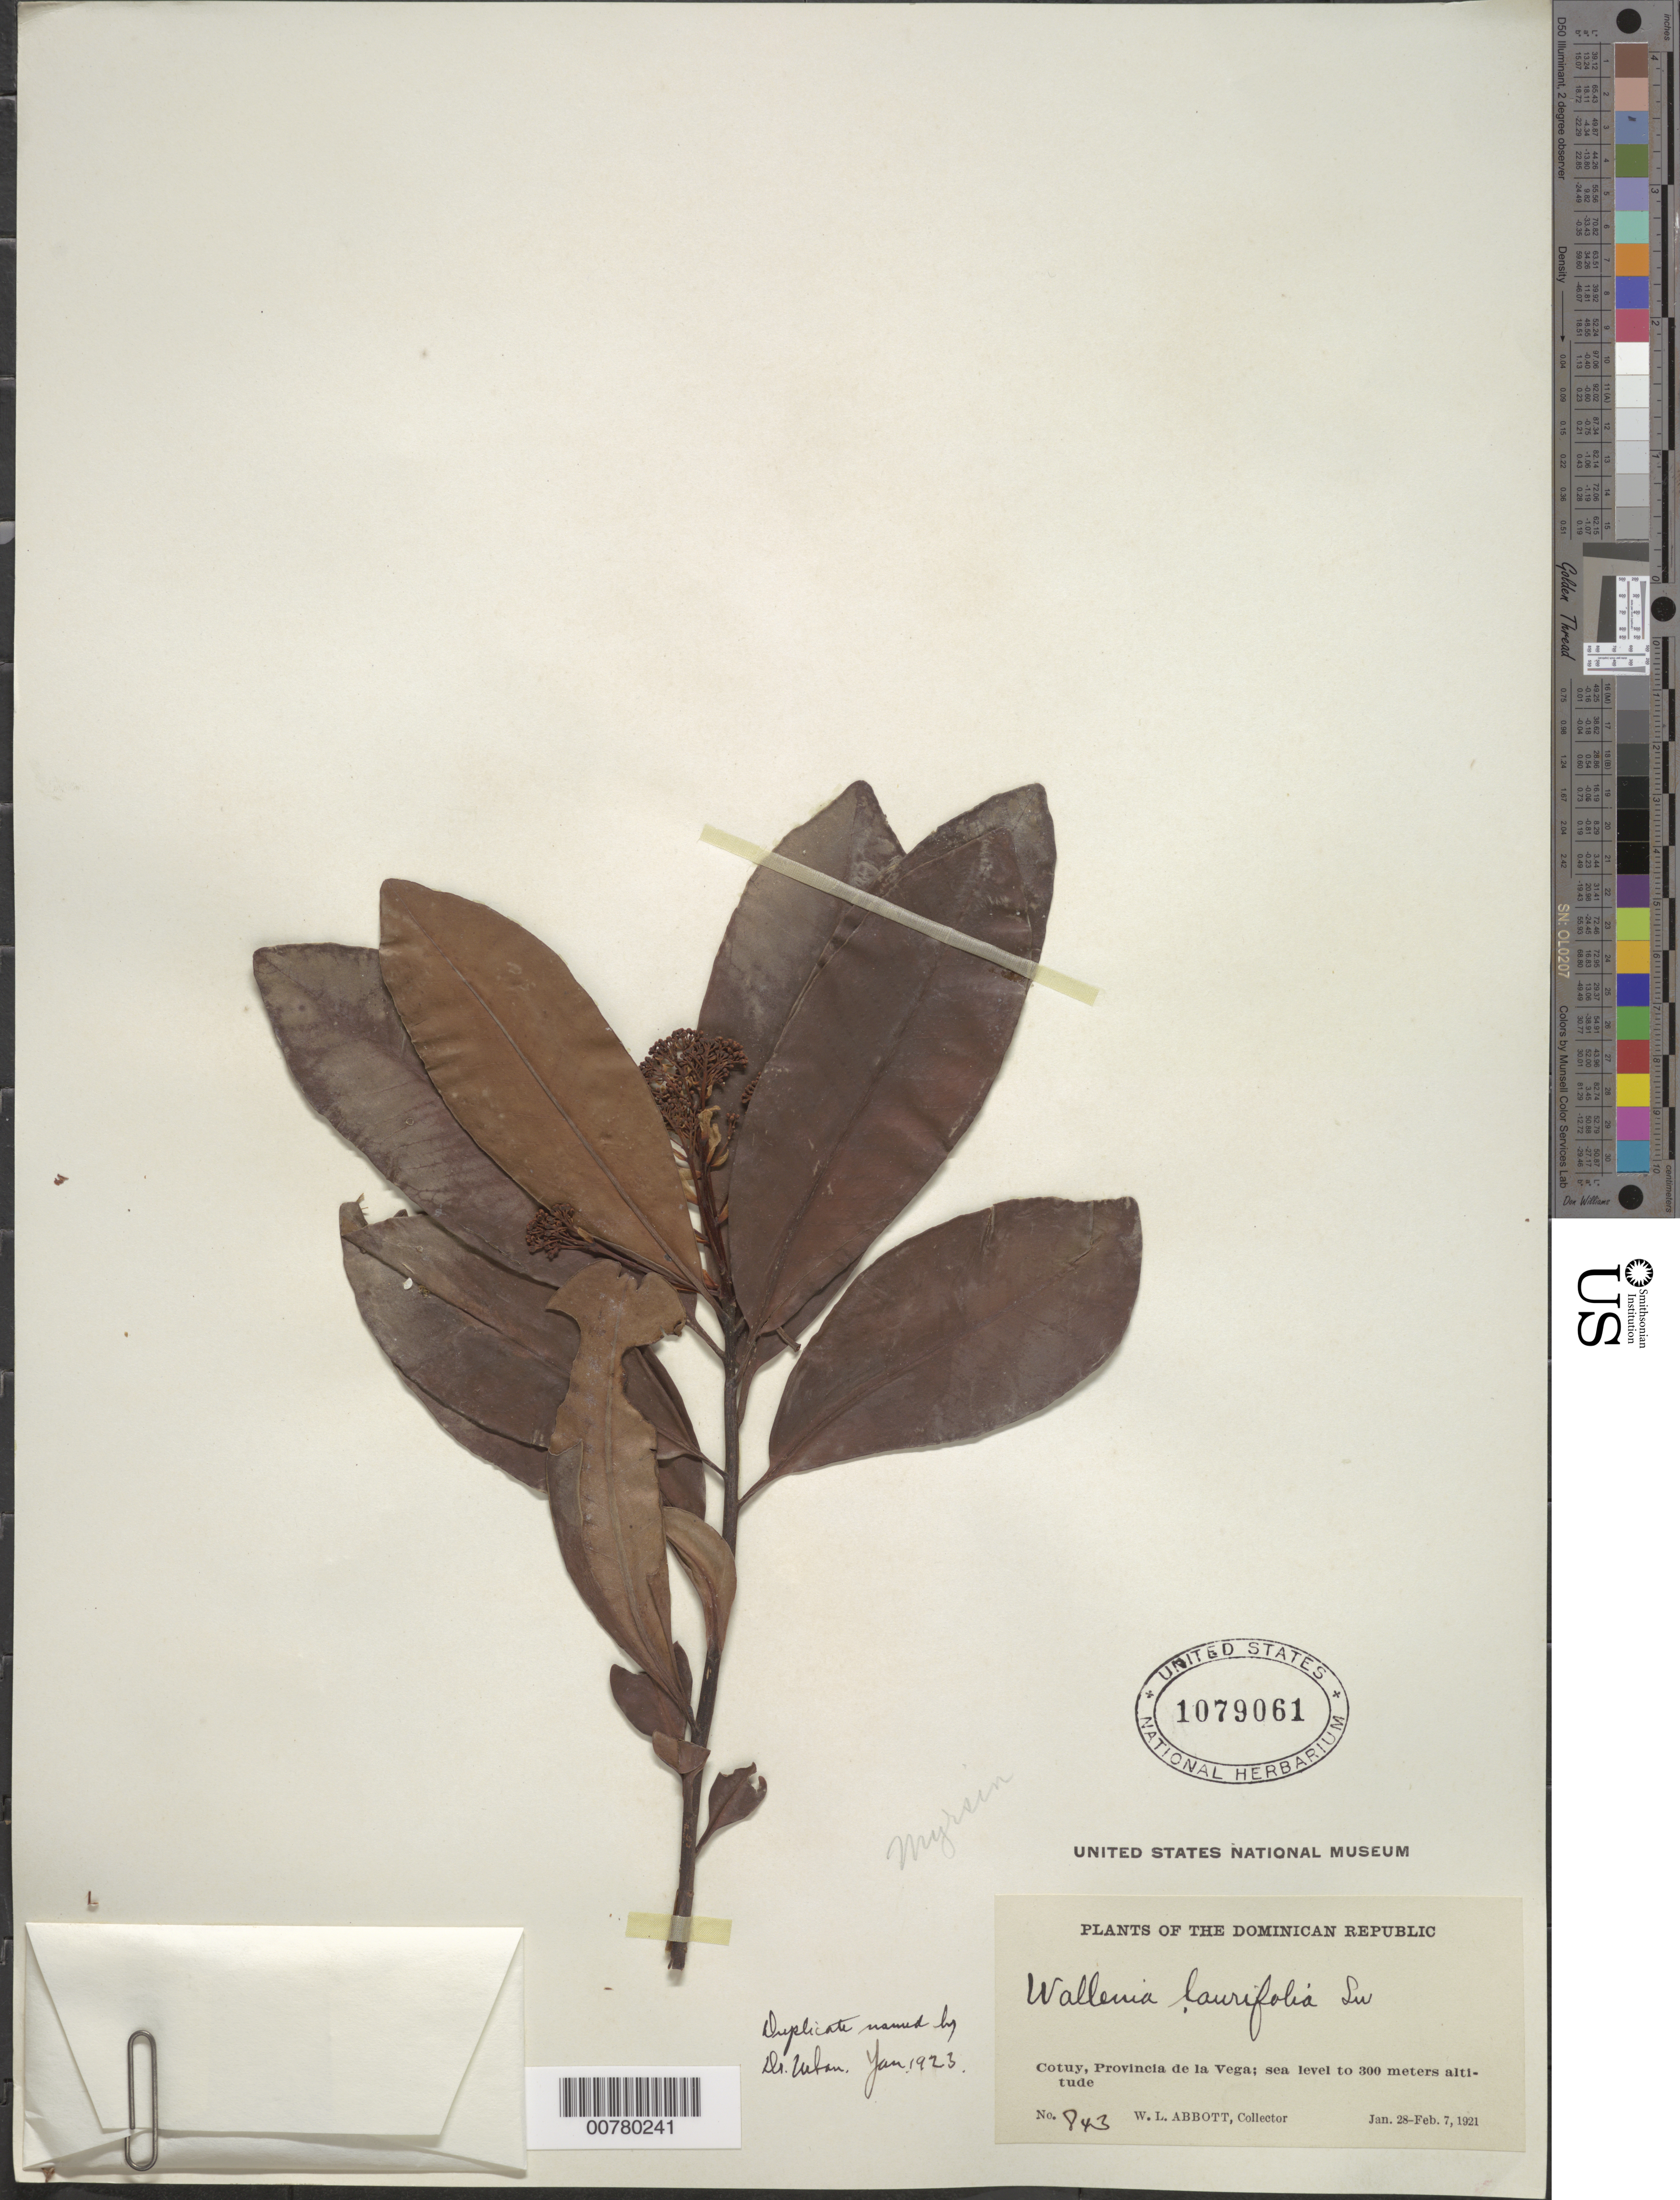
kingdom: Plantae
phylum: Tracheophyta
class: Magnoliopsida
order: Ericales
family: Primulaceae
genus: Wallenia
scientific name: Wallenia laurifolia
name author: Sw.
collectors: W. L. Abbott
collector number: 843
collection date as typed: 28 Feb 1910 to 07 Feb 1921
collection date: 1910-02-28/1921-02-07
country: Dominican Republic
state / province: La Vega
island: Hispaniola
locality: Cotuy.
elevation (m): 0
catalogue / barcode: US 1079061